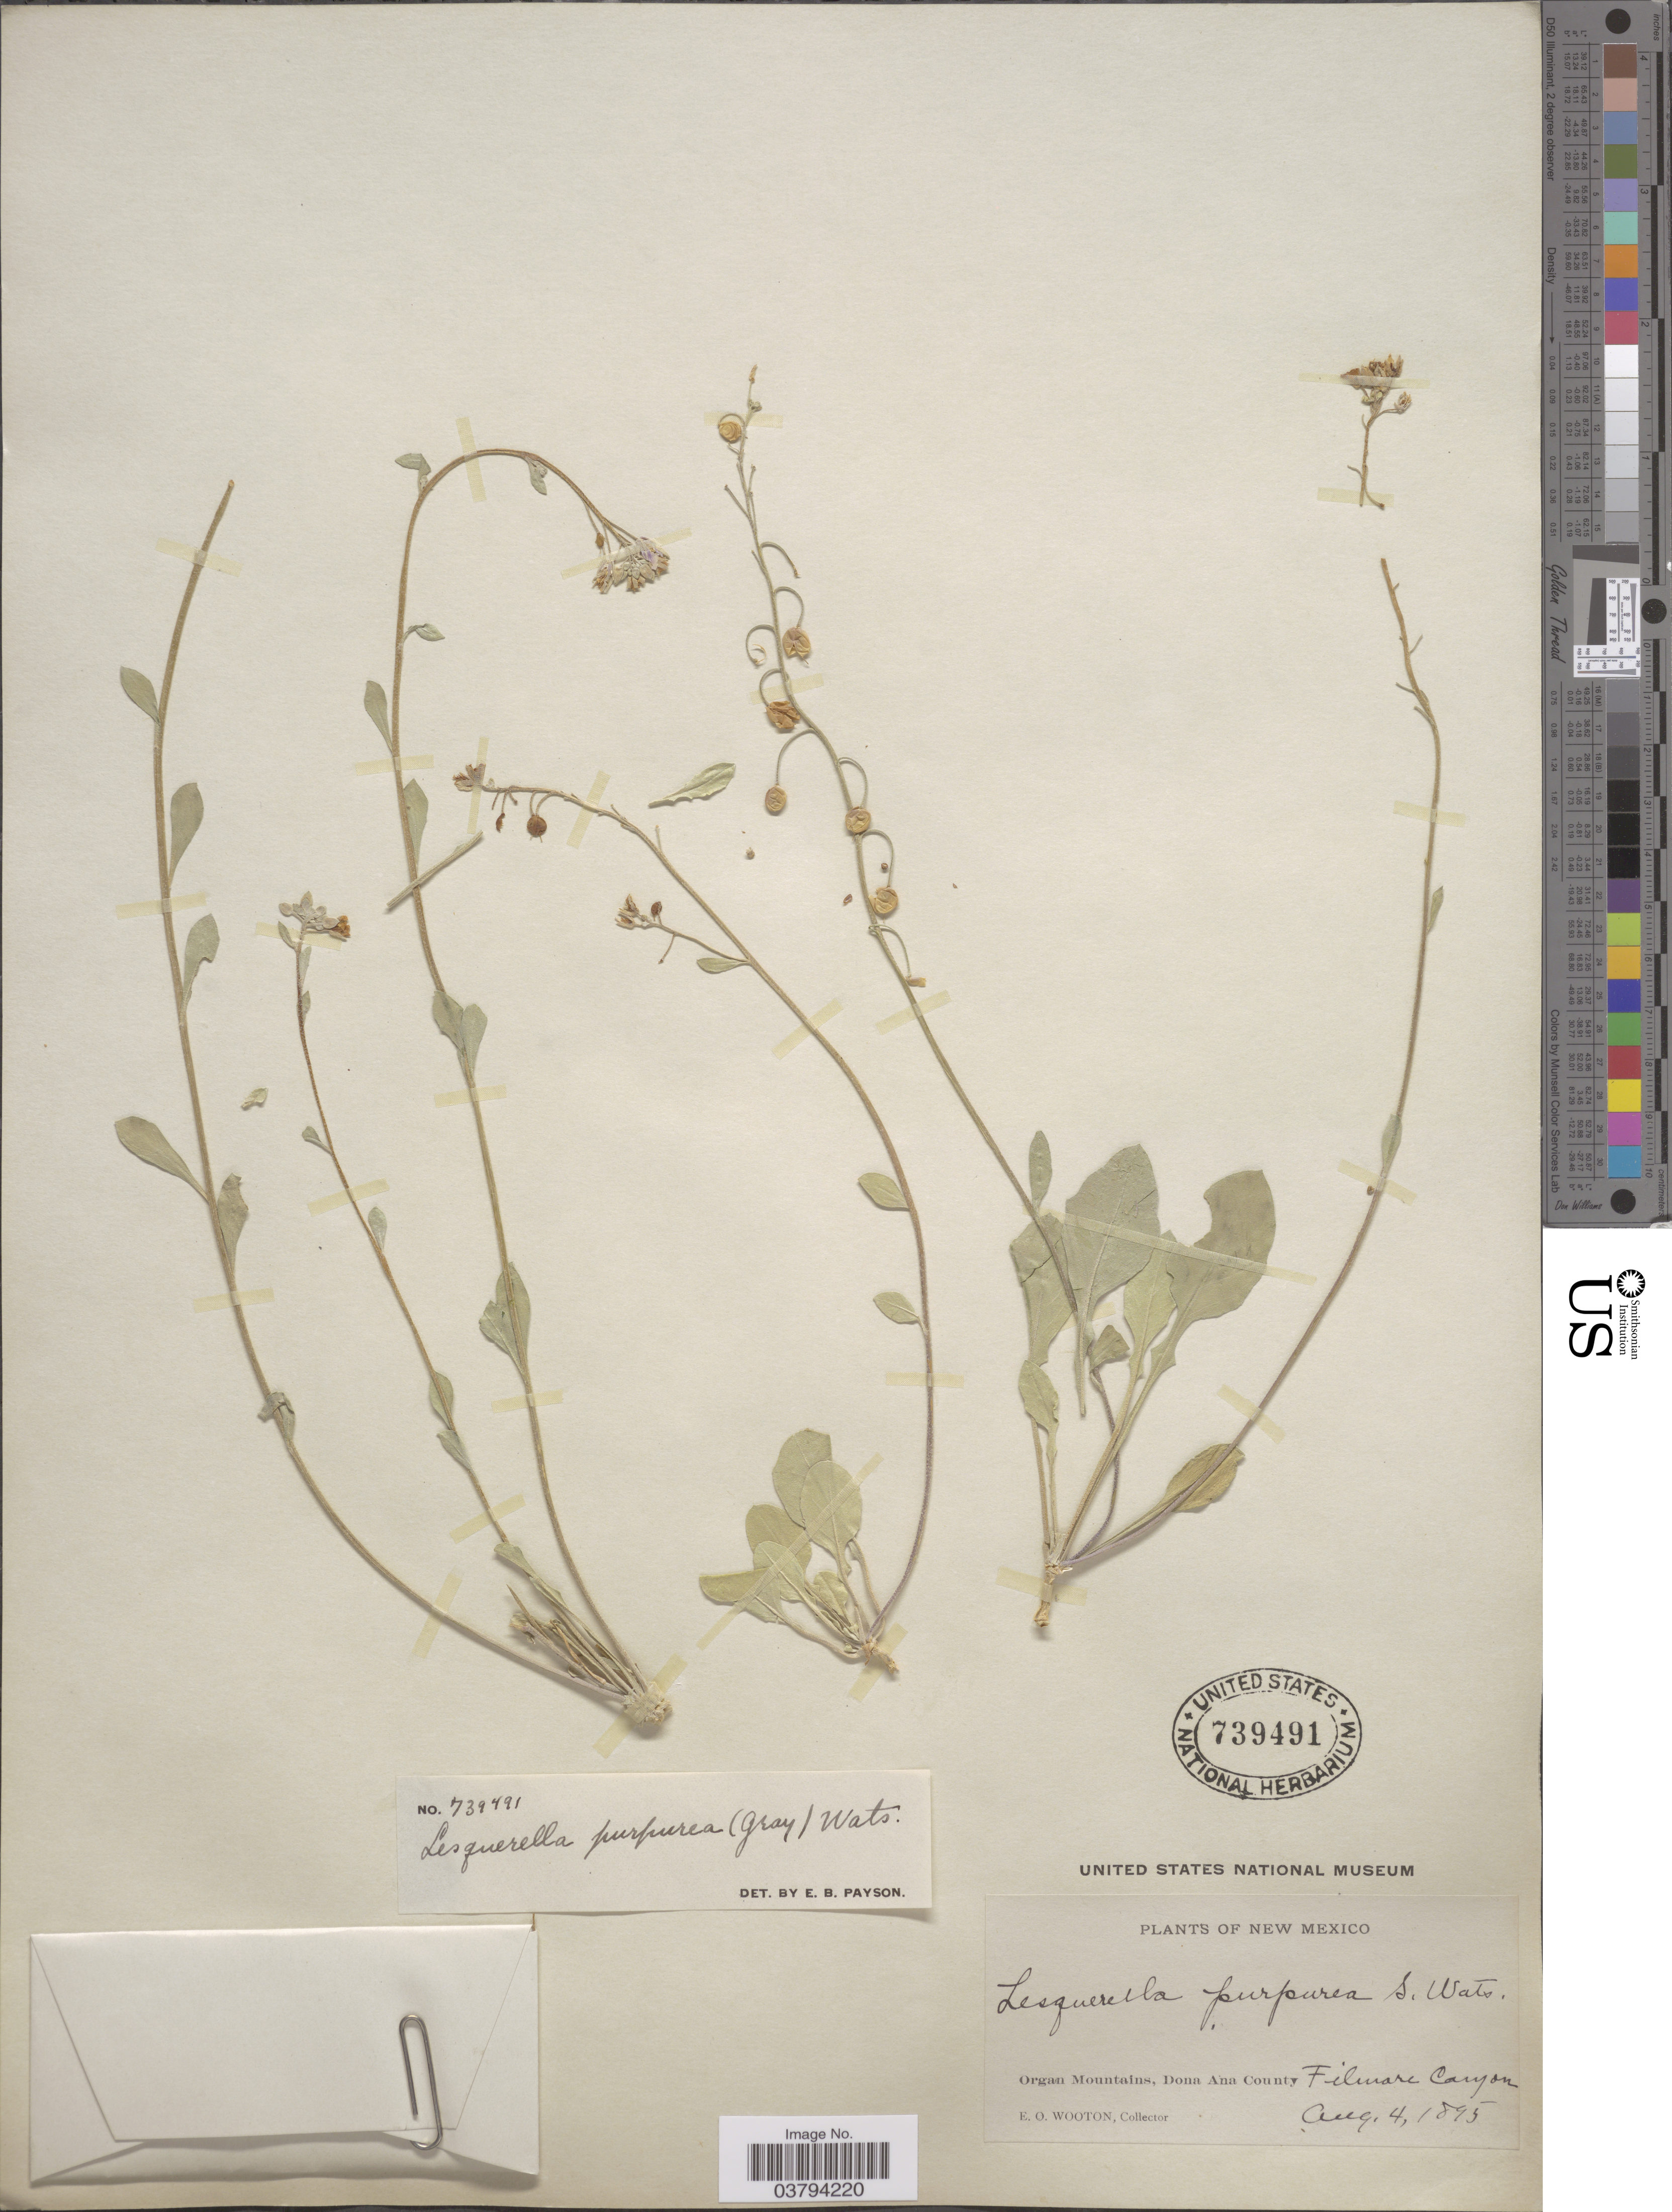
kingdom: Plantae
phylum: Tracheophyta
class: Magnoliopsida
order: Brassicales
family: Brassicaceae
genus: Lesquerella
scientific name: Lesquerella purpurea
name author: (A. Gray) S. Watson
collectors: E. O. Wooton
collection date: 1895-08-04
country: United States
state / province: New Mexico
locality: Organ Mountains, Dona Ana County. Filmore Canyon.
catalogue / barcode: US 739491